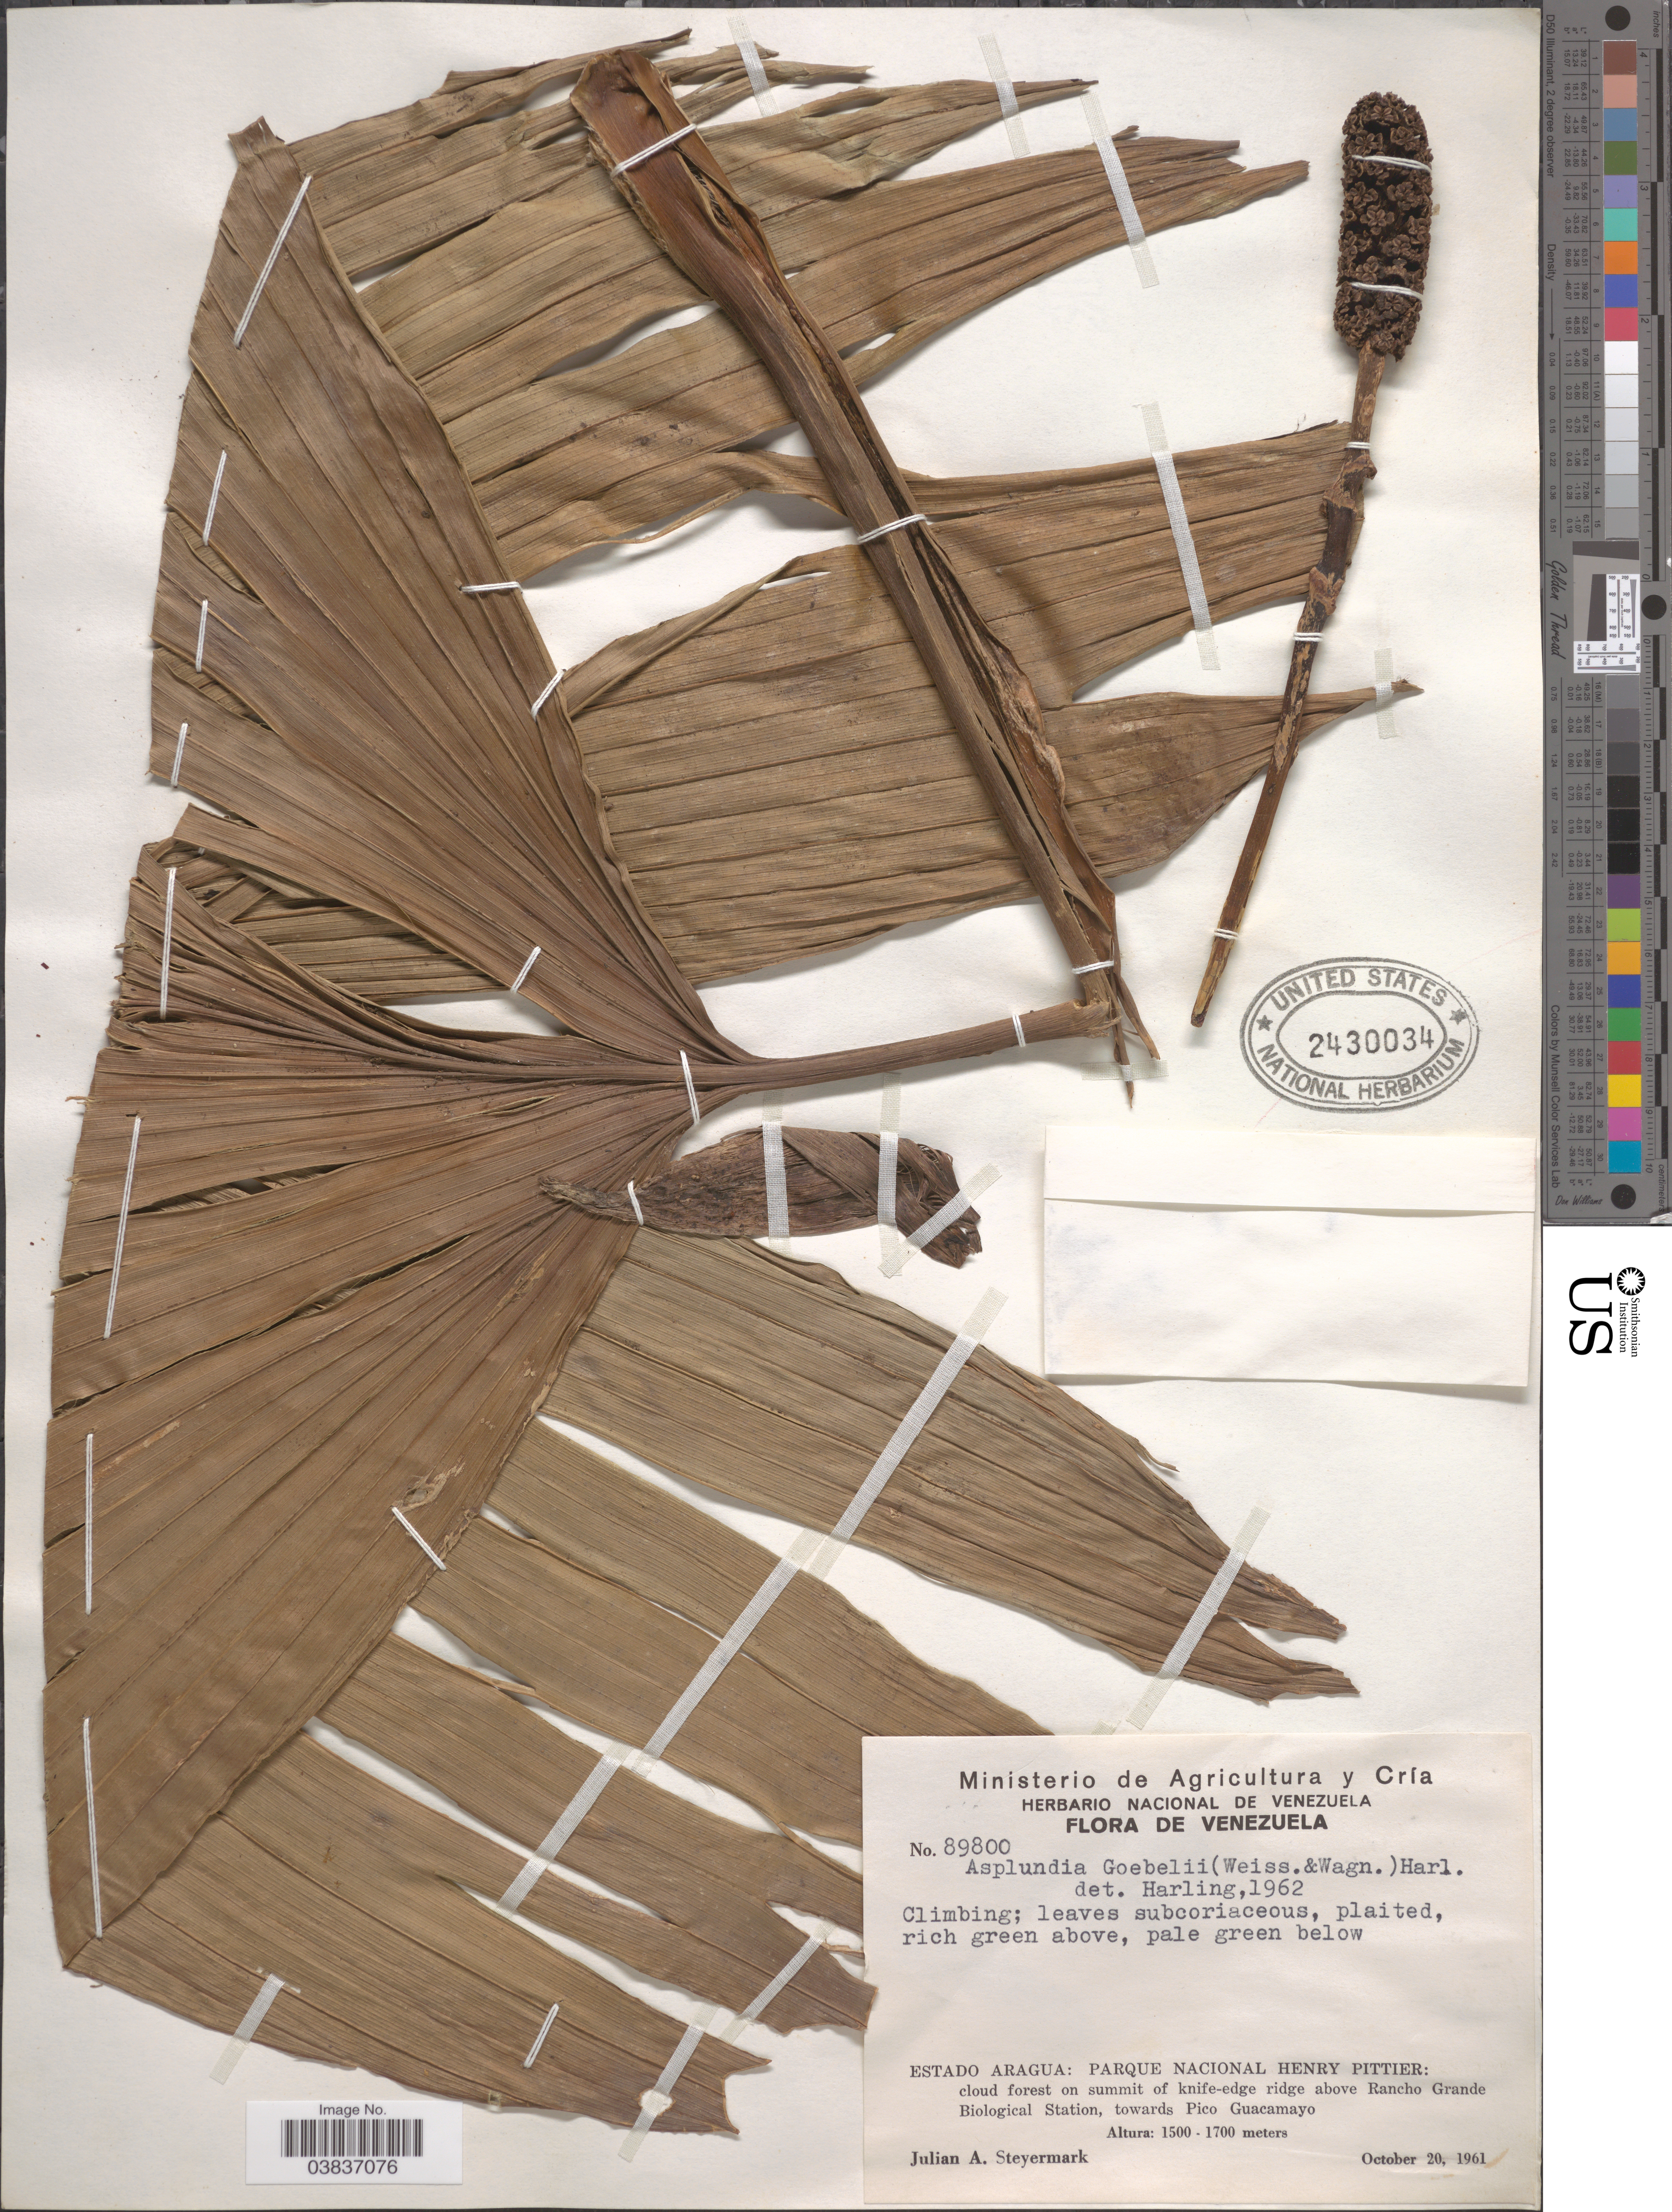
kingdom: Plantae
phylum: Tracheophyta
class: Liliopsida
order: Pandanales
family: Cyclanthaceae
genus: Asplundia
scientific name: Asplundia goebelii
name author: (J. Weiss & R. Wagner) Harling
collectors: J. Steyermark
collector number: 89800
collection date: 1961-04-20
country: Venezuela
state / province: Aragua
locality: Parque Nacional Henry Pittier: above Rancho Grande Biological Station, towards Pico Guacamayo.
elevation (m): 1500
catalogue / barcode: US 2430034